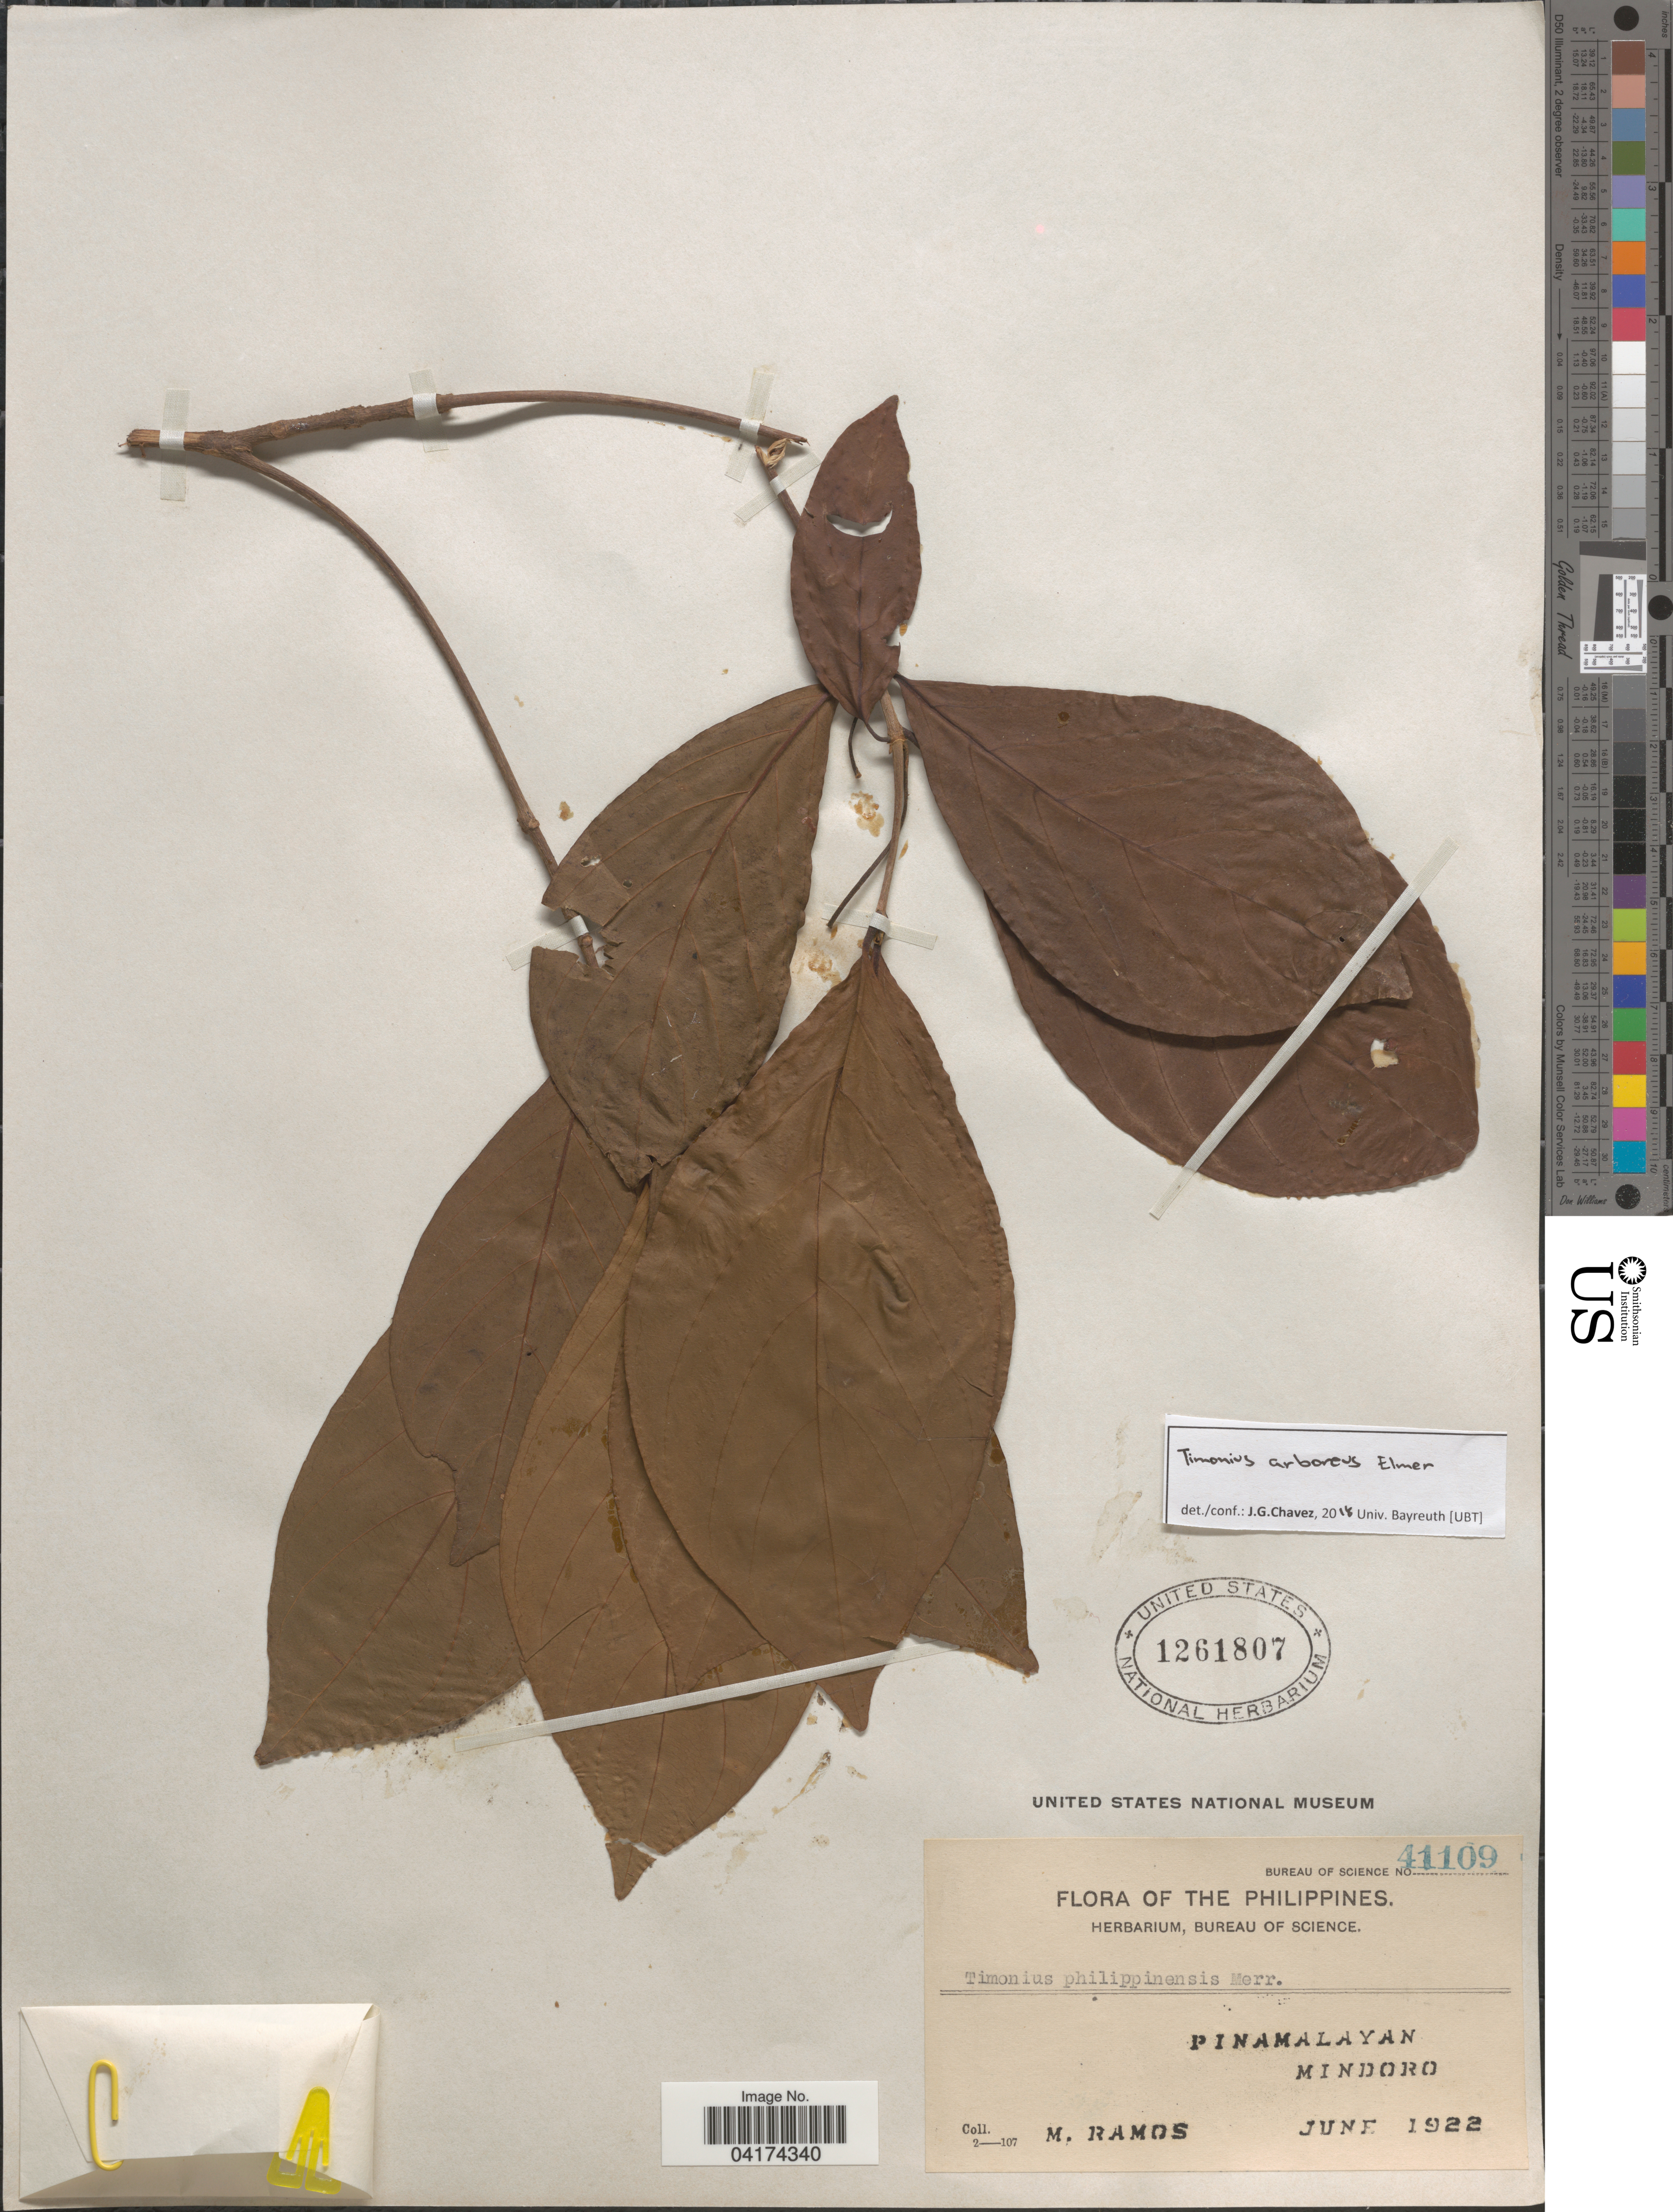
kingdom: Plantae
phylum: Tracheophyta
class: Magnoliopsida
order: Gentianales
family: Rubiaceae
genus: Timonius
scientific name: Timonius arboreus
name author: Elmer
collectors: M. Ramos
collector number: Bureau of Science 41109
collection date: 1922-06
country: Philippines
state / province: Mimaropa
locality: Pinamalayan. Mindoro.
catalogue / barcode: US 1261807